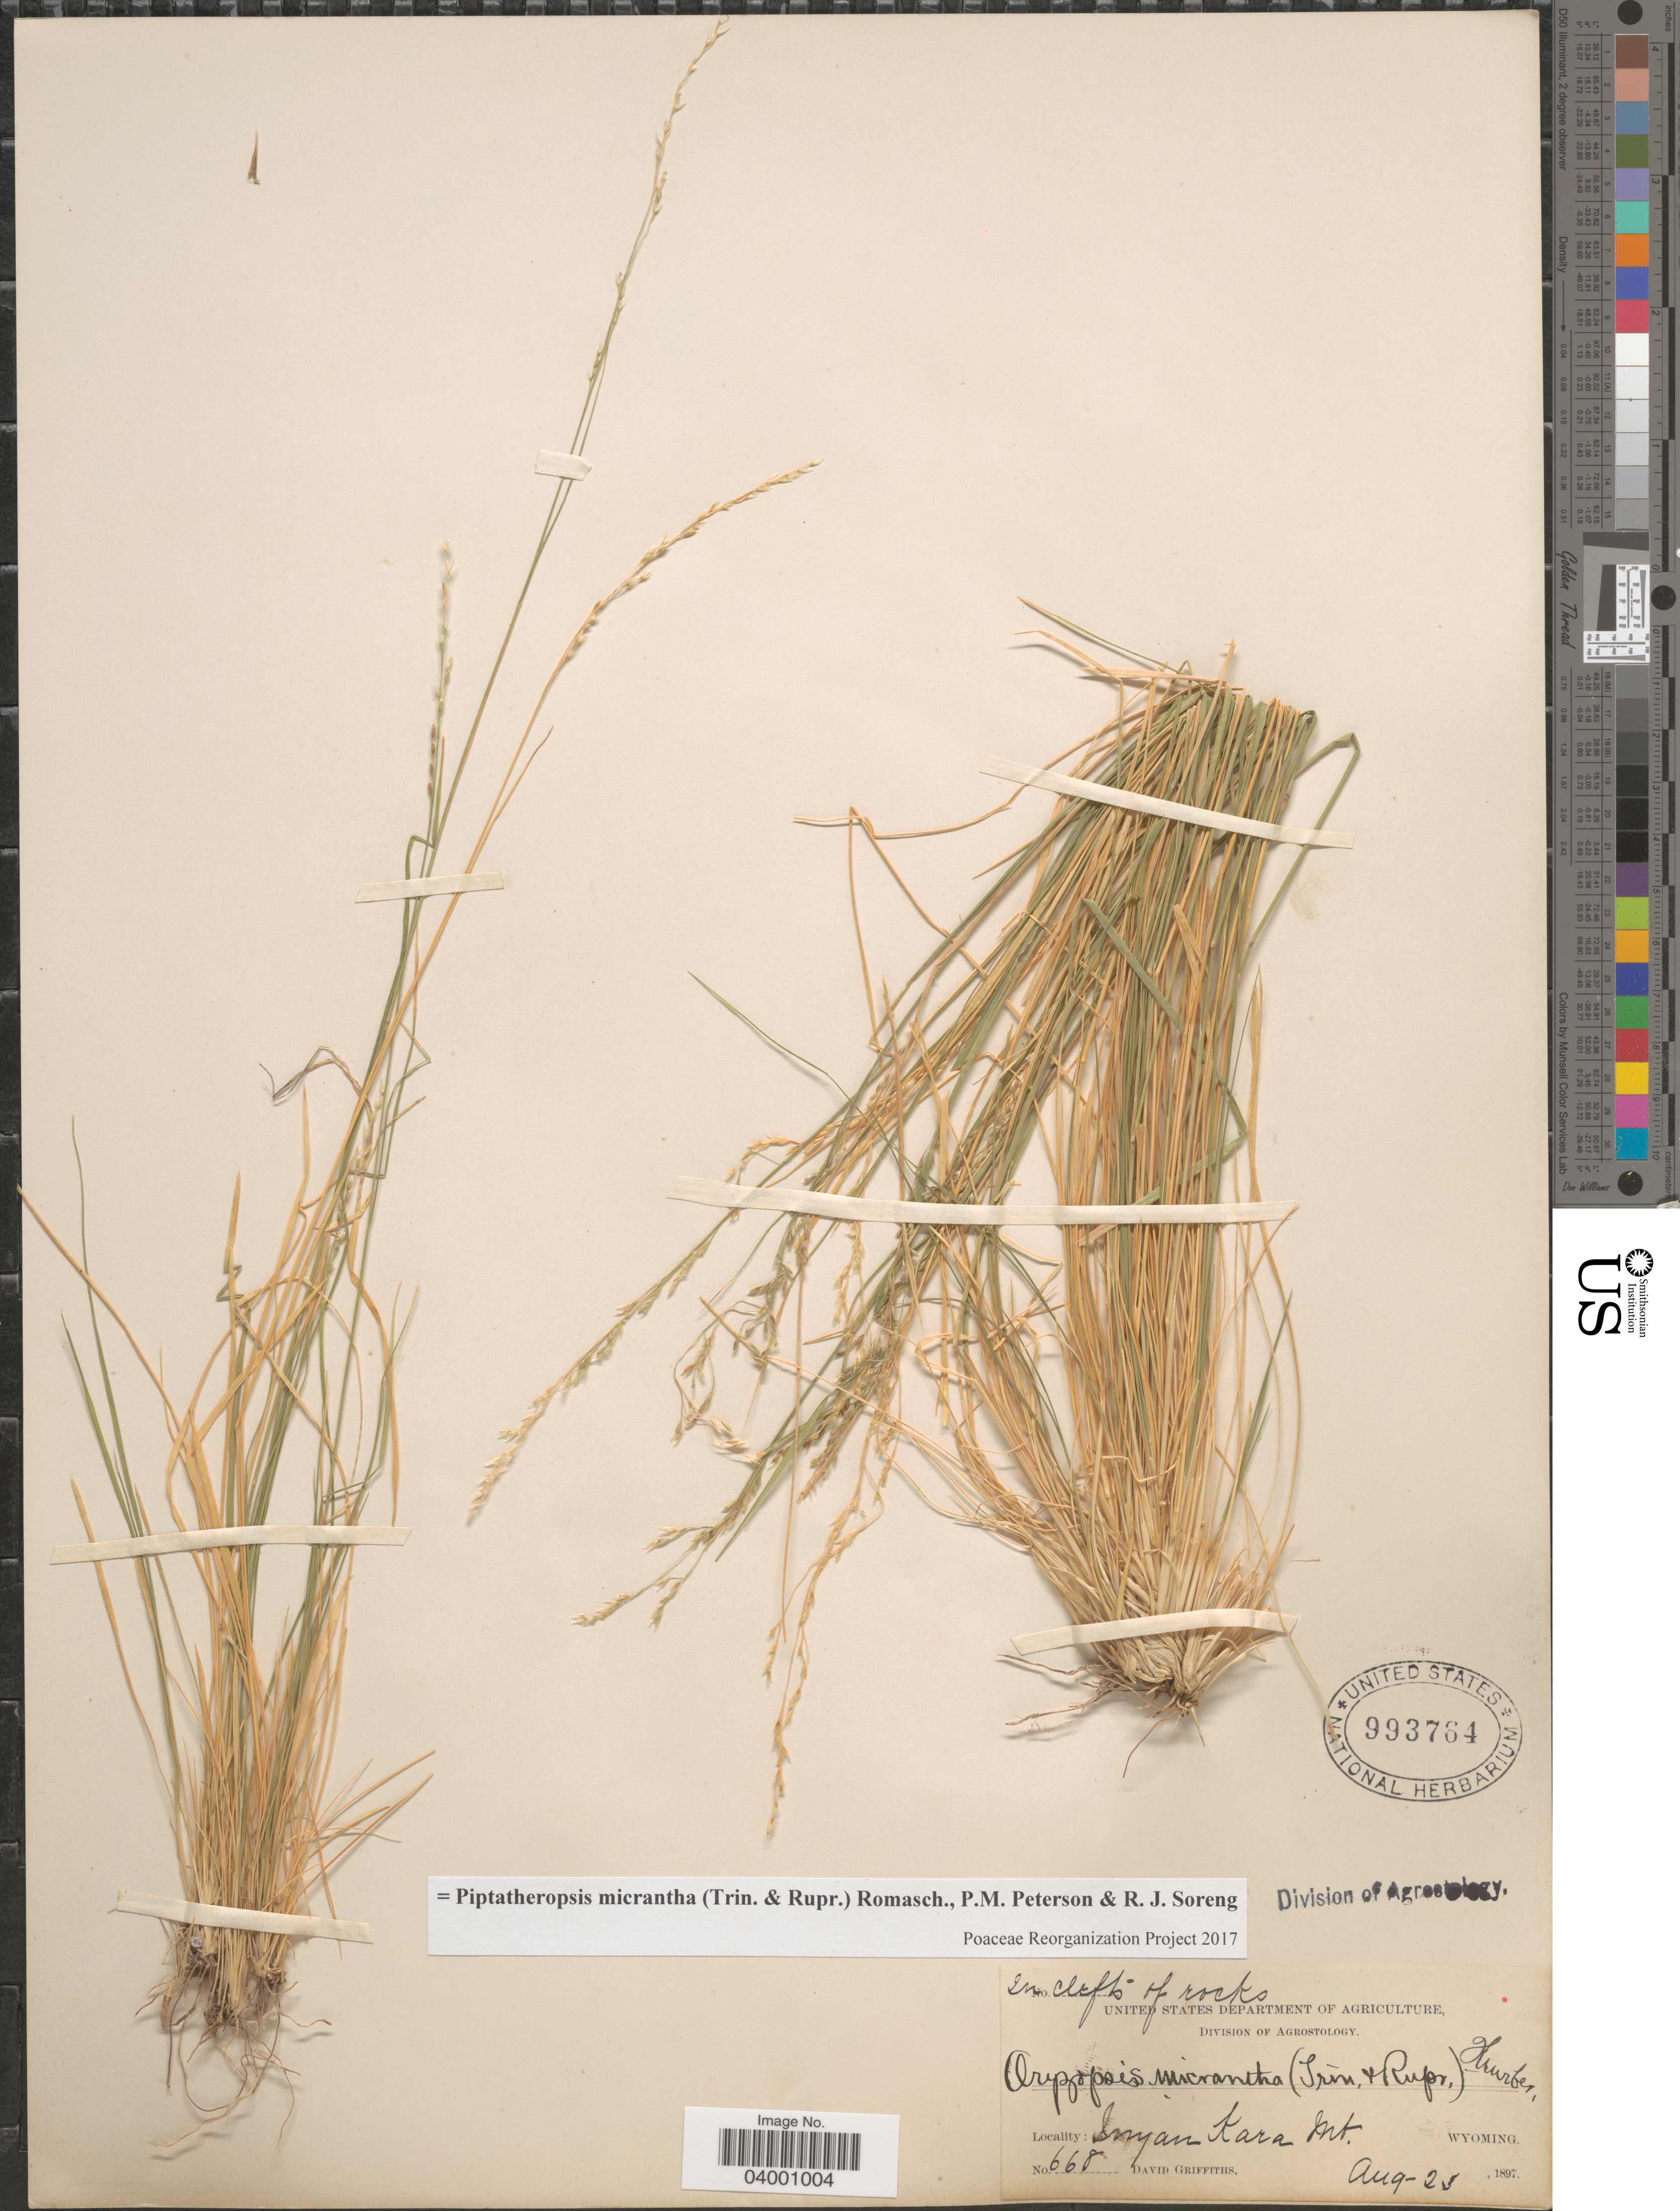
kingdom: Plantae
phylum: Tracheophyta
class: Liliopsida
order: Poales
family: Poaceae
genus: Piptatheropsis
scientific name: Piptatheropsis micrantha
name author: (Trin. & Rupr.) Romasch.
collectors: D. Griffiths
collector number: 668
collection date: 1897-08-23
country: United States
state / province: Wyoming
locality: Inyan Kara Mt.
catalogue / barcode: US 993764